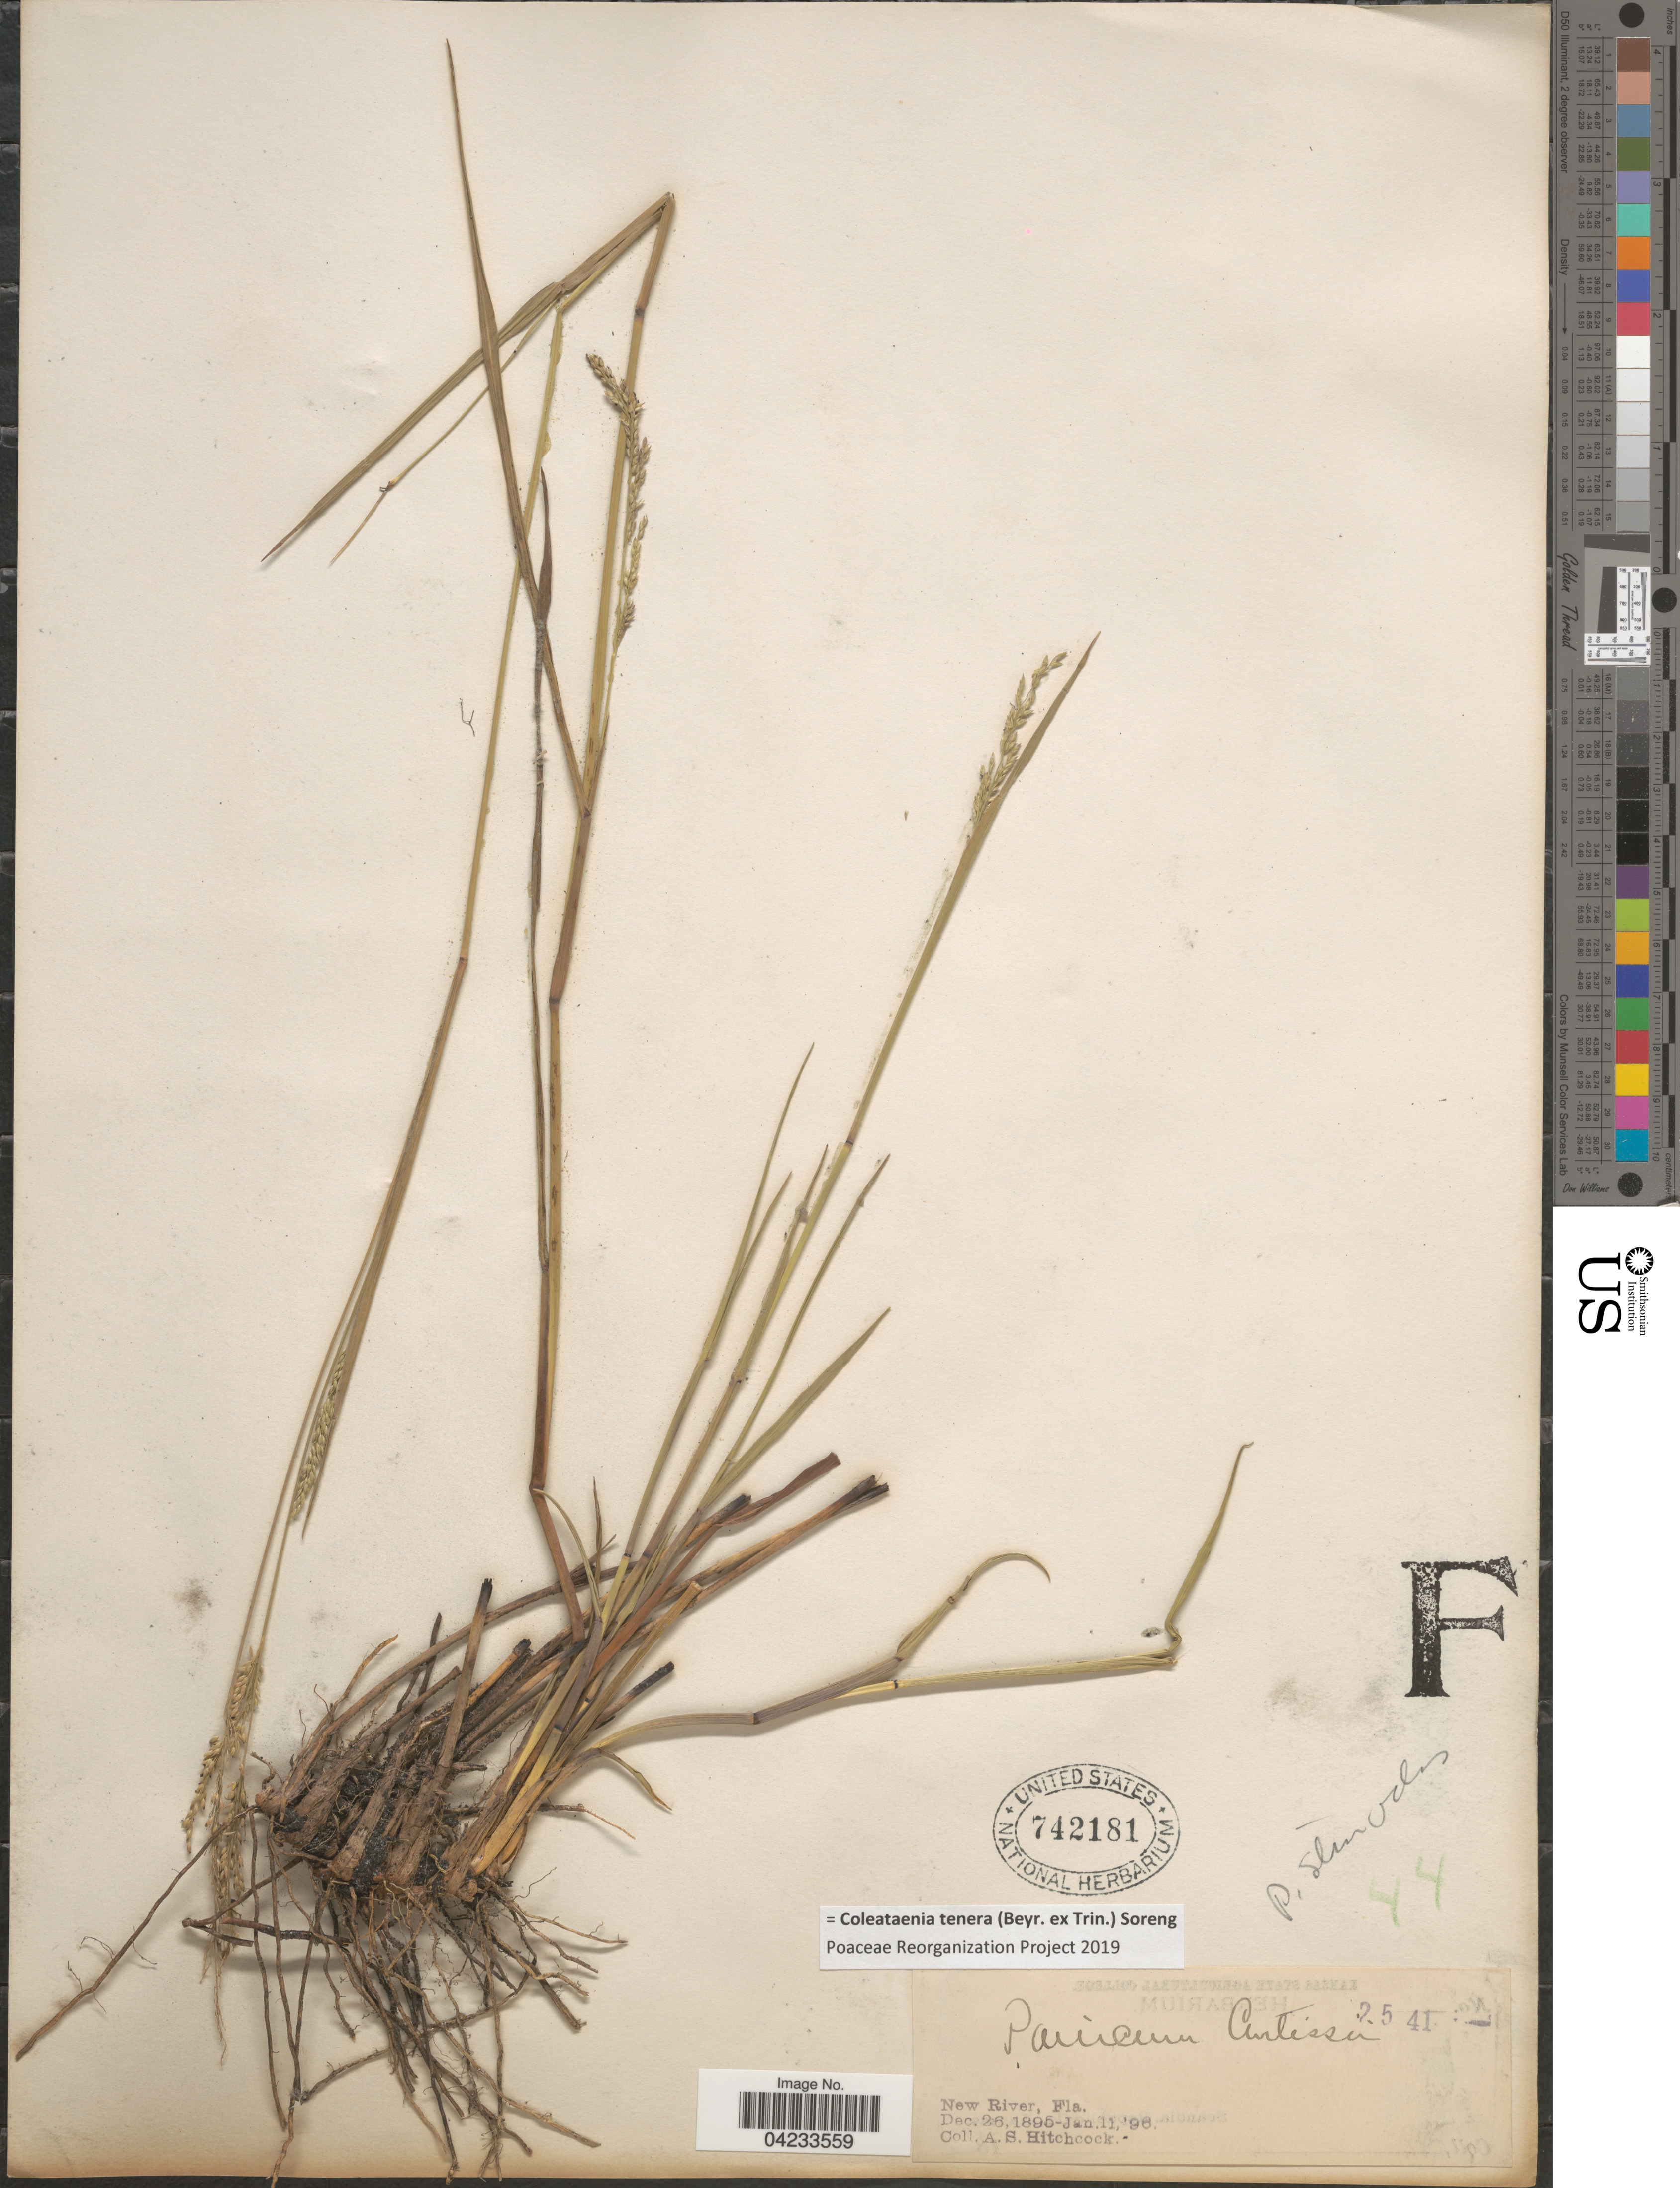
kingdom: Plantae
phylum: Tracheophyta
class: Liliopsida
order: Poales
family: Poaceae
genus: Coleataenia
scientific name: Coleataenia tenera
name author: (Beyr. ex Trin.) Soreng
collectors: A. S. Hitchcock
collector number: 2541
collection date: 1895-12-26/1896-01-11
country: United States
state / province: Florida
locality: New River.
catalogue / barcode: US 742181